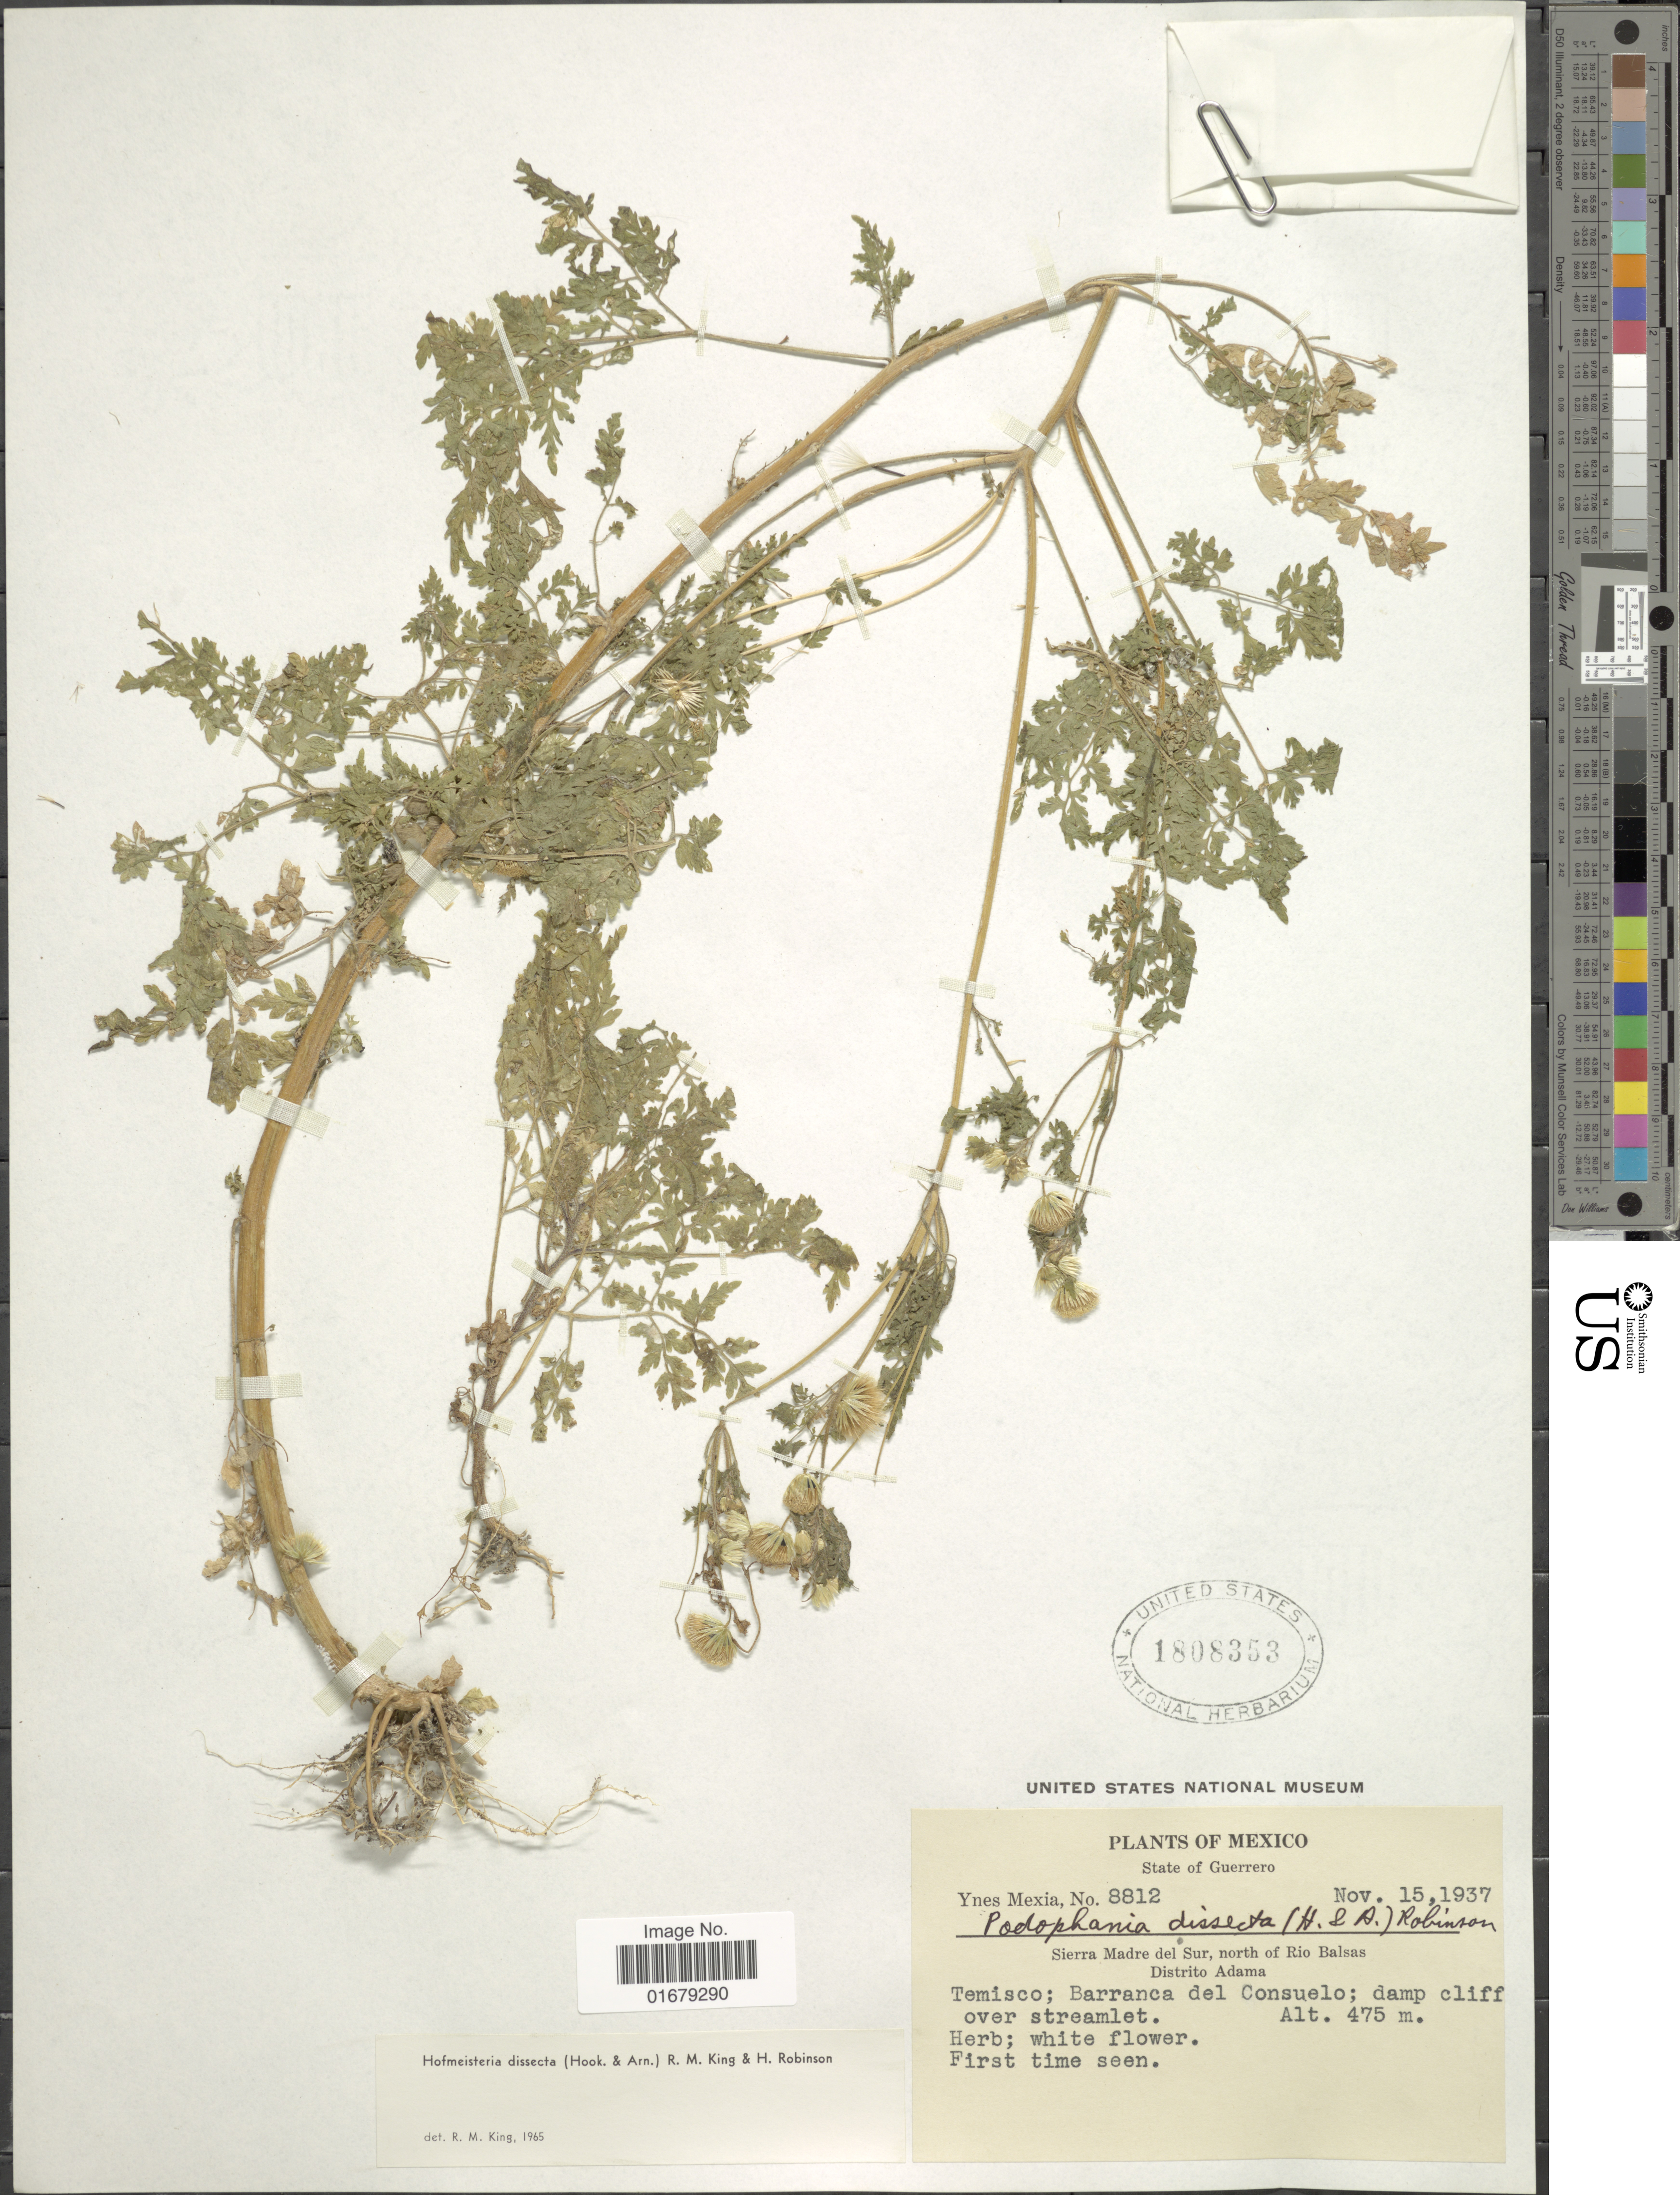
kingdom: Plantae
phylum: Tracheophyta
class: Magnoliopsida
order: Asterales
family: Asteraceae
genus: Hofmeisteria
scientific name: Hofmeisteria dissecta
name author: (Hook.) R.M. King & H. Rob.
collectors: Y. Mexia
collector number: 8812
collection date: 1937-11-15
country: Mexico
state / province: Guerrero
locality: State of Guerrero, Sierra Madre del Sur, north of Rio Balsas, Distrito Adama, Temisco; Barranca del Consuelo.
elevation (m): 475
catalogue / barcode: US 1808353